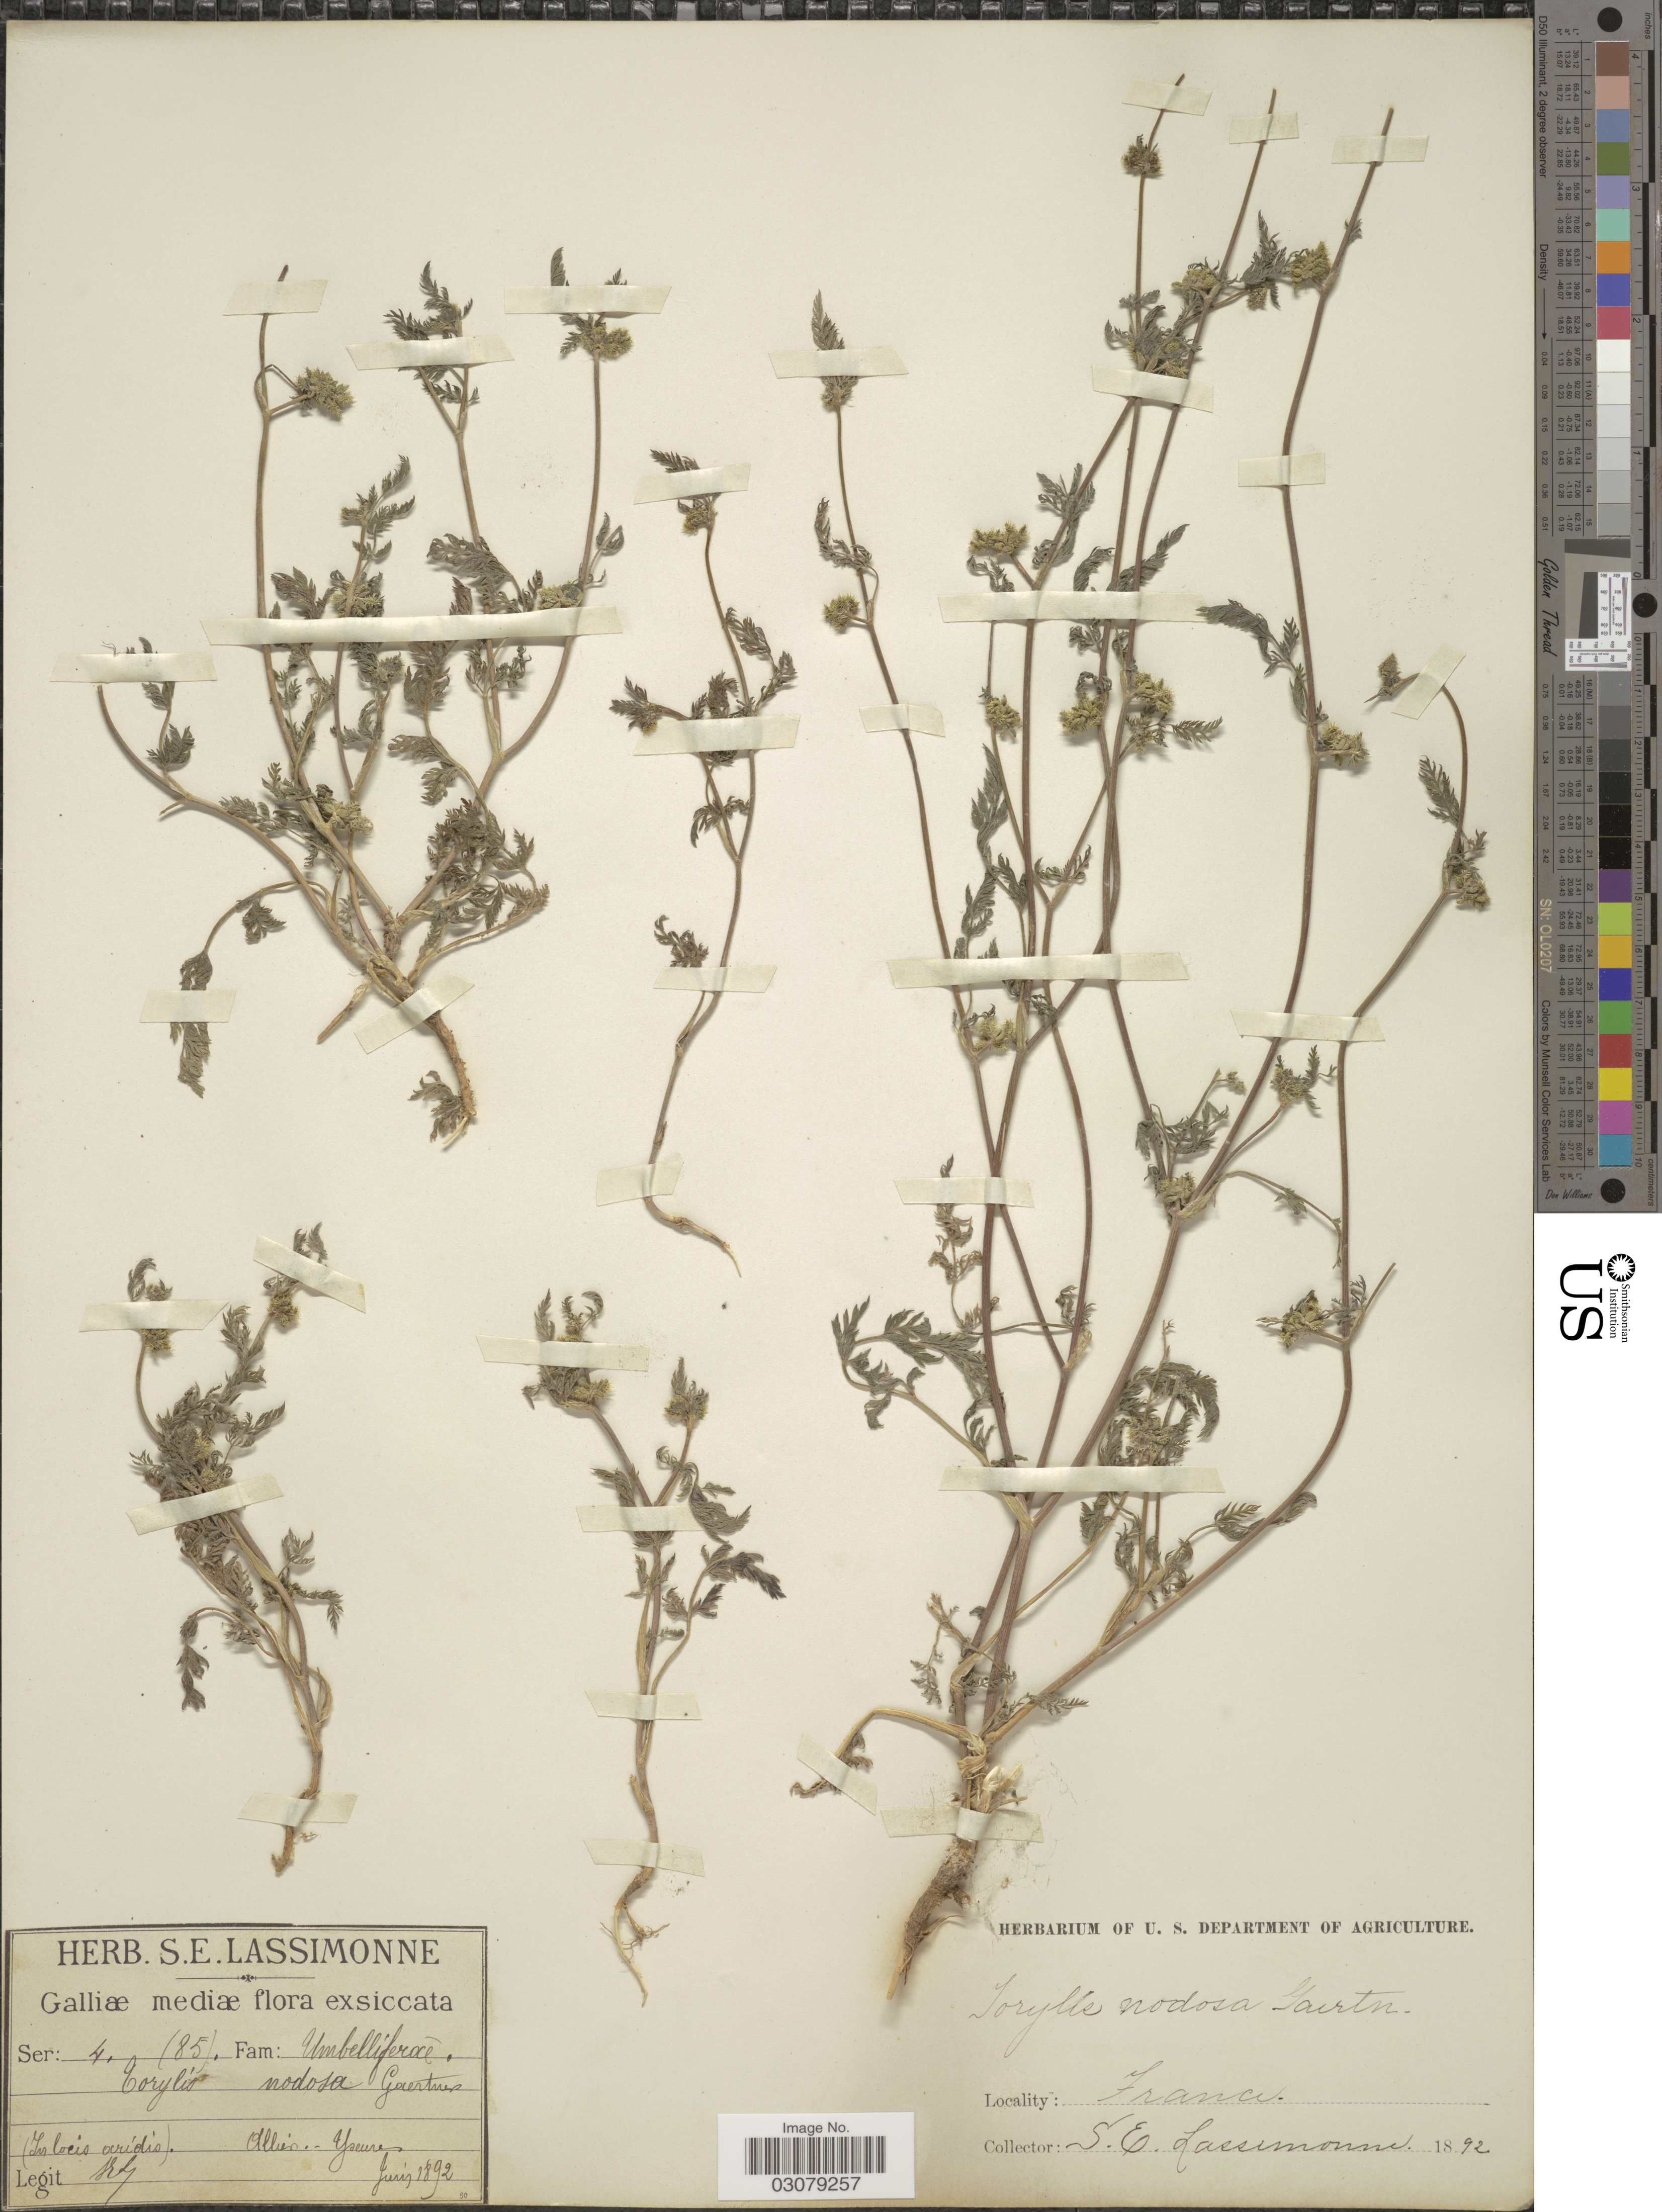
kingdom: Plantae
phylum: Tracheophyta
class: Magnoliopsida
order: Apiales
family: Apiaceae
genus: Torilis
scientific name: Torilis nodosa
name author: (L.) Gaertn.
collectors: S. Lassimonne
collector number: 85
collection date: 1892-06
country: France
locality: In locis aridis. Allier. Yzeure. Galliæ mediæ.